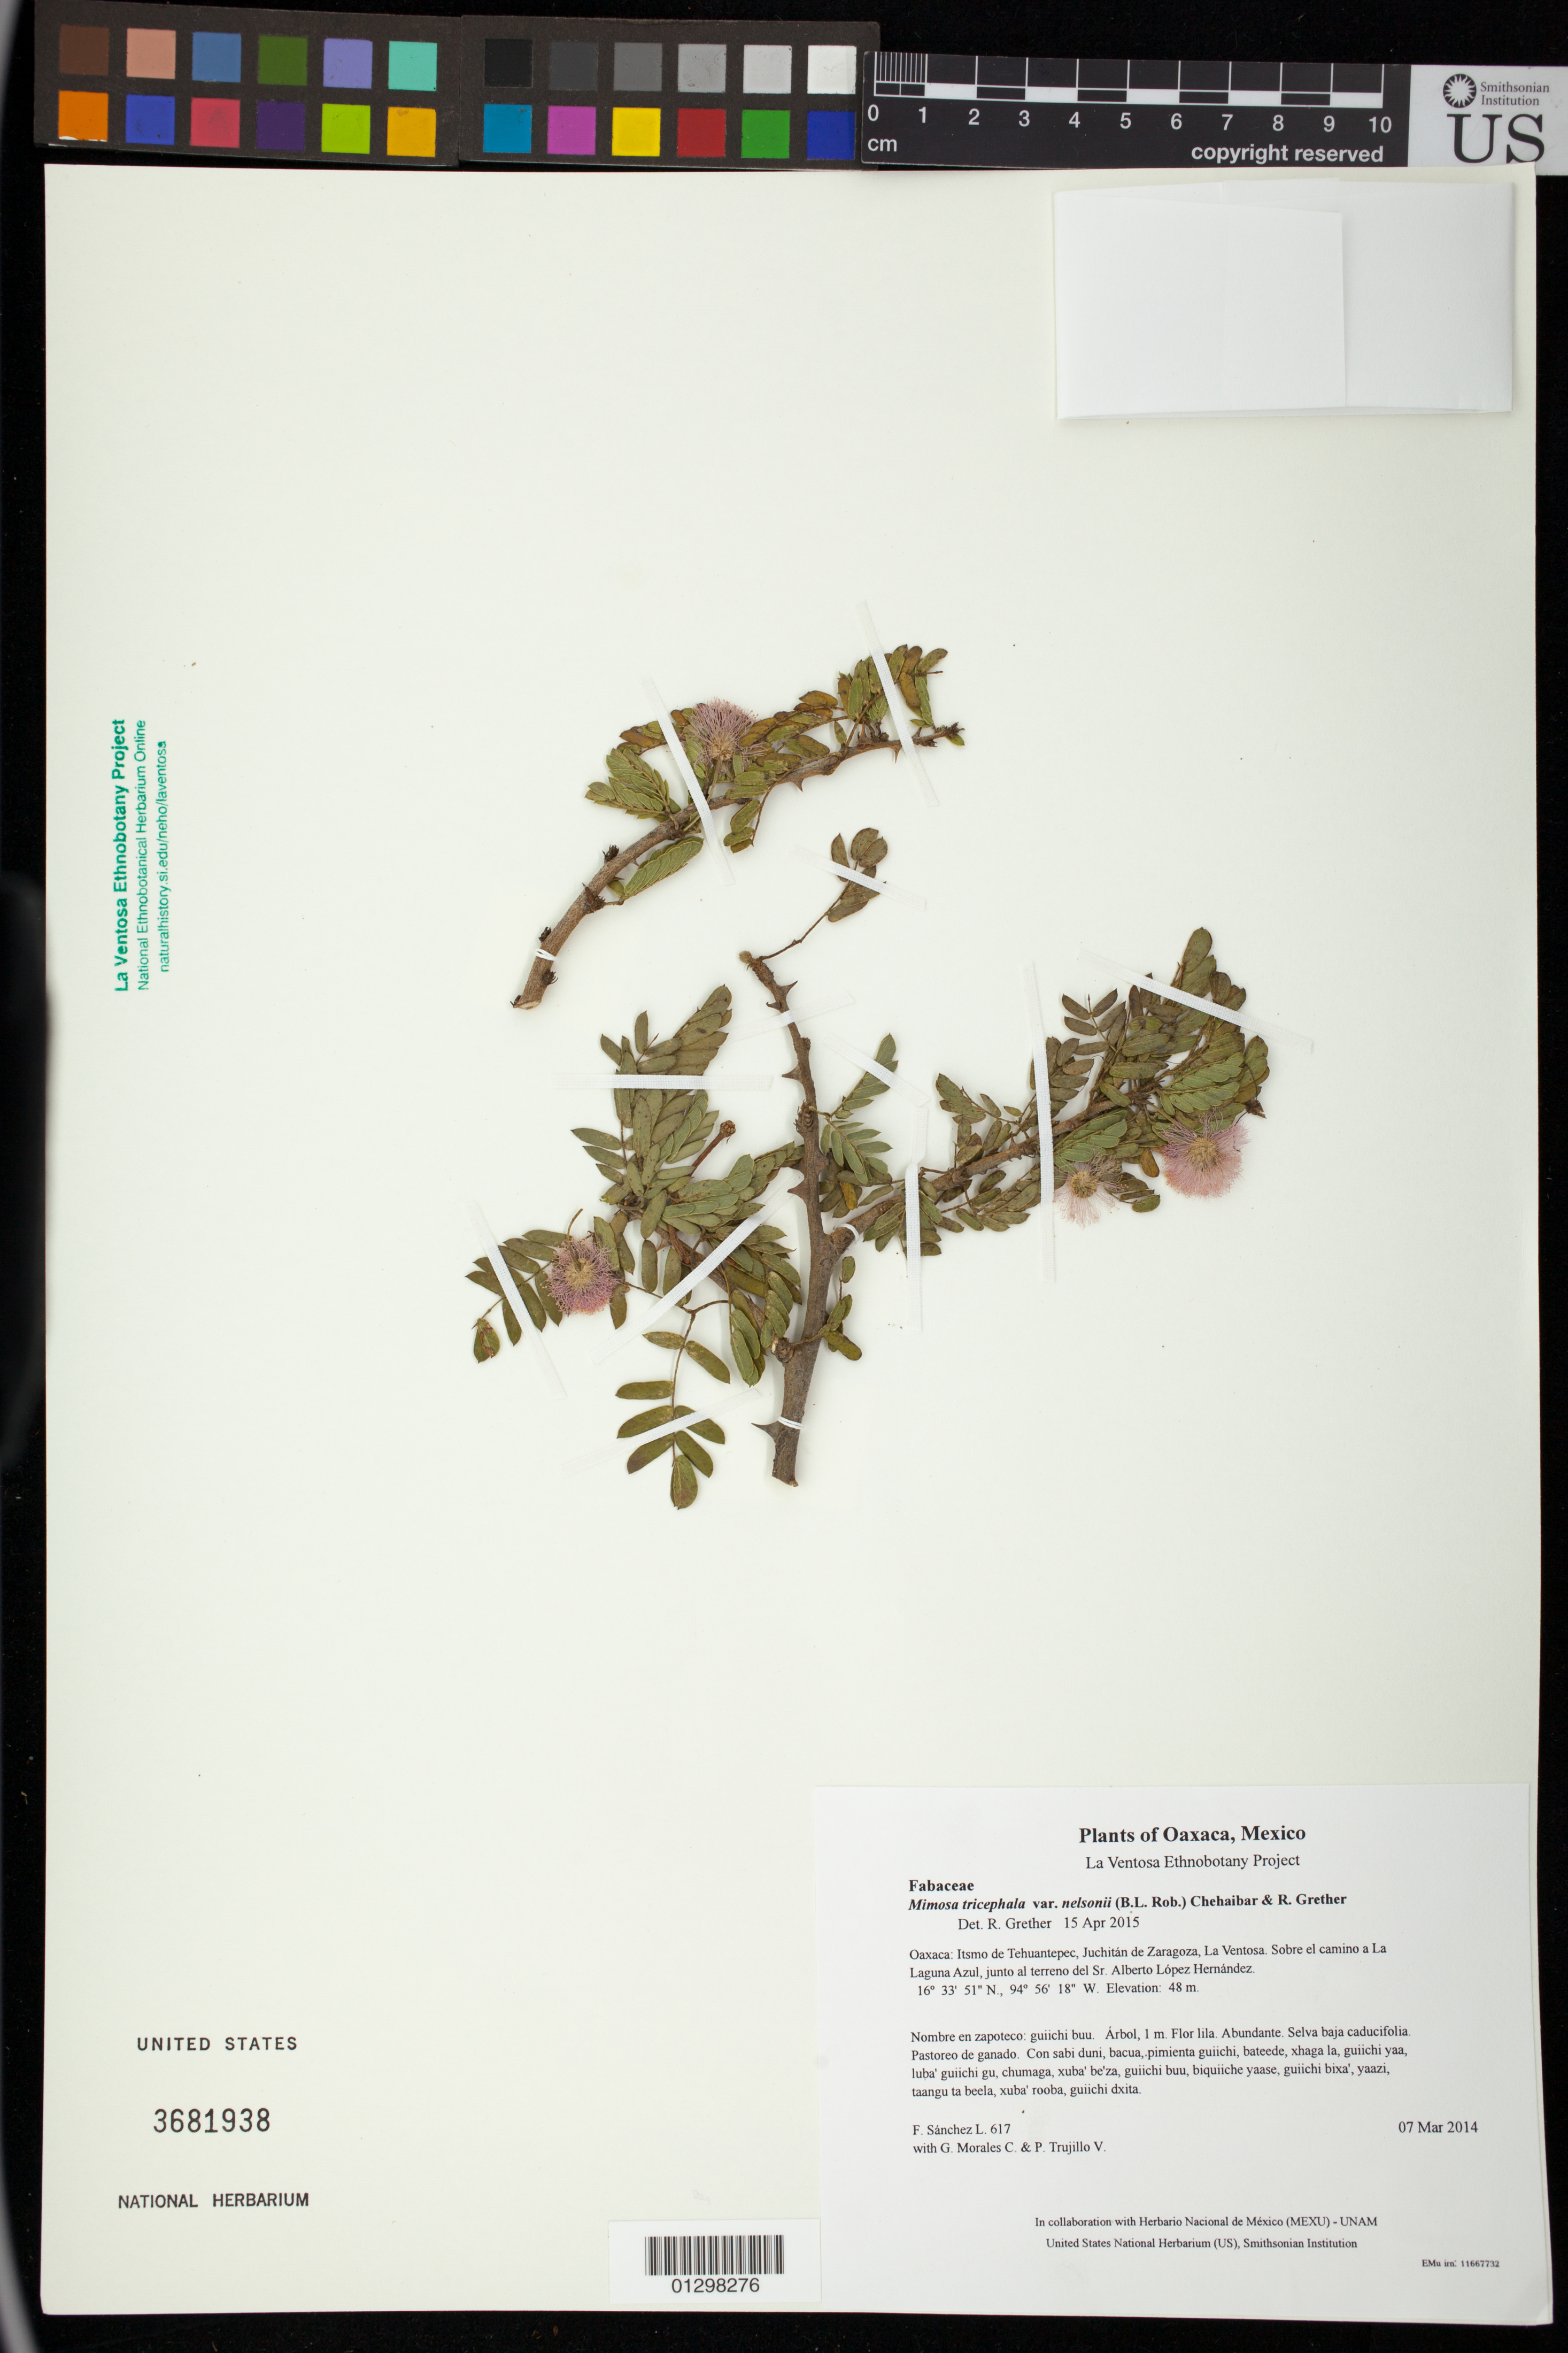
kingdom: Plantae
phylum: Tracheophyta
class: Magnoliopsida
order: Fabales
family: Fabaceae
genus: Mimosa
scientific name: Mimosa tricephala var. nelsonii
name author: (B.L. Rob.) Chehaibar & R. Grether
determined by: Grether, R.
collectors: F. Sánchez L., G. Morales C. & P. Trujillo V.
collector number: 617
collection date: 2014-03-07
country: Mexico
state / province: Oaxaca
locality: Itsmo de Tehuantepec, Juchitán de Zaragoza, La Ventosa. Sobre el camino a La Laguna Azul, junto al terreno del Sr. Alberto López Hernández.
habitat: Selva baja caducifolia. Pastoreo de ganado.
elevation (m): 48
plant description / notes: MEXU, SERO, US; Yaga. 1 m. Guie' lila. Stale.; tepezcohuite, pepezcohuite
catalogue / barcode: US 3681938